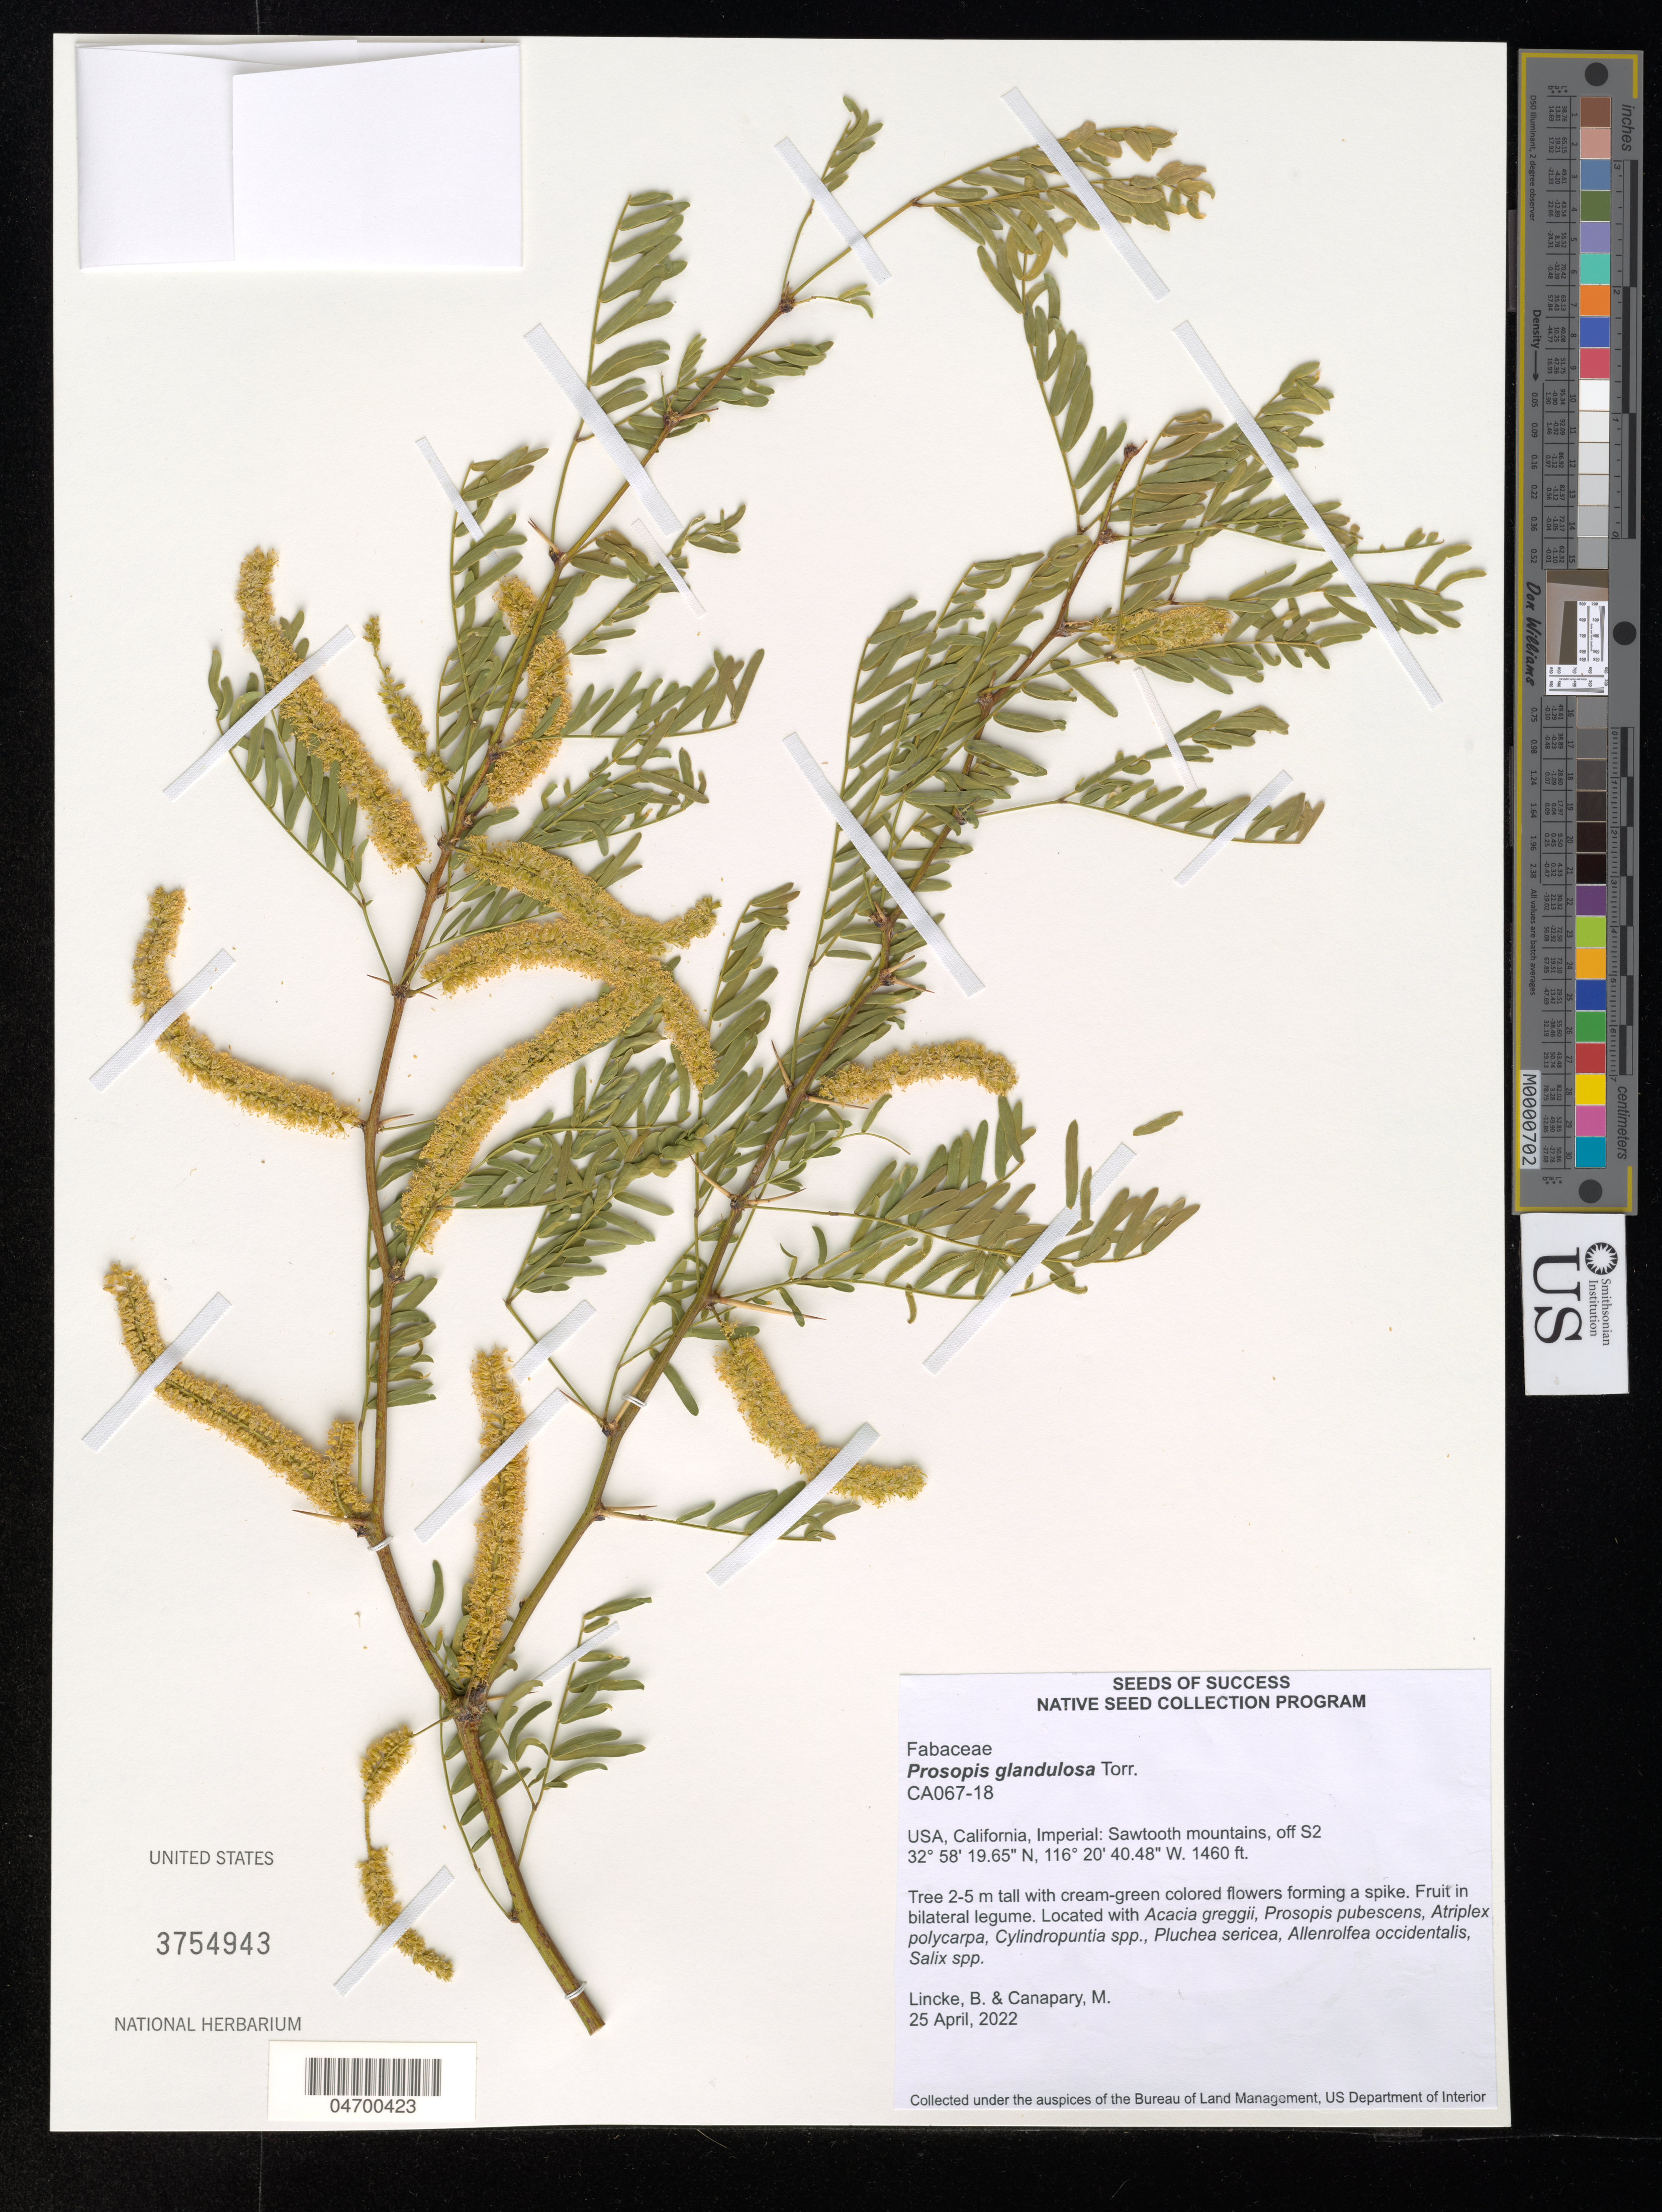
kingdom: Plantae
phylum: Tracheophyta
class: Magnoliopsida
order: Fabales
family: Fabaceae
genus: Prosopis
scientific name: Prosopis glandulosa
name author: Torr.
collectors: B. Lincke & I. Engilis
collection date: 2022-04-25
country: United States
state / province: California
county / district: Imperial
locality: Imperial: Sawtooth mountains, off S2.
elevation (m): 445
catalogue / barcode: US 3754943